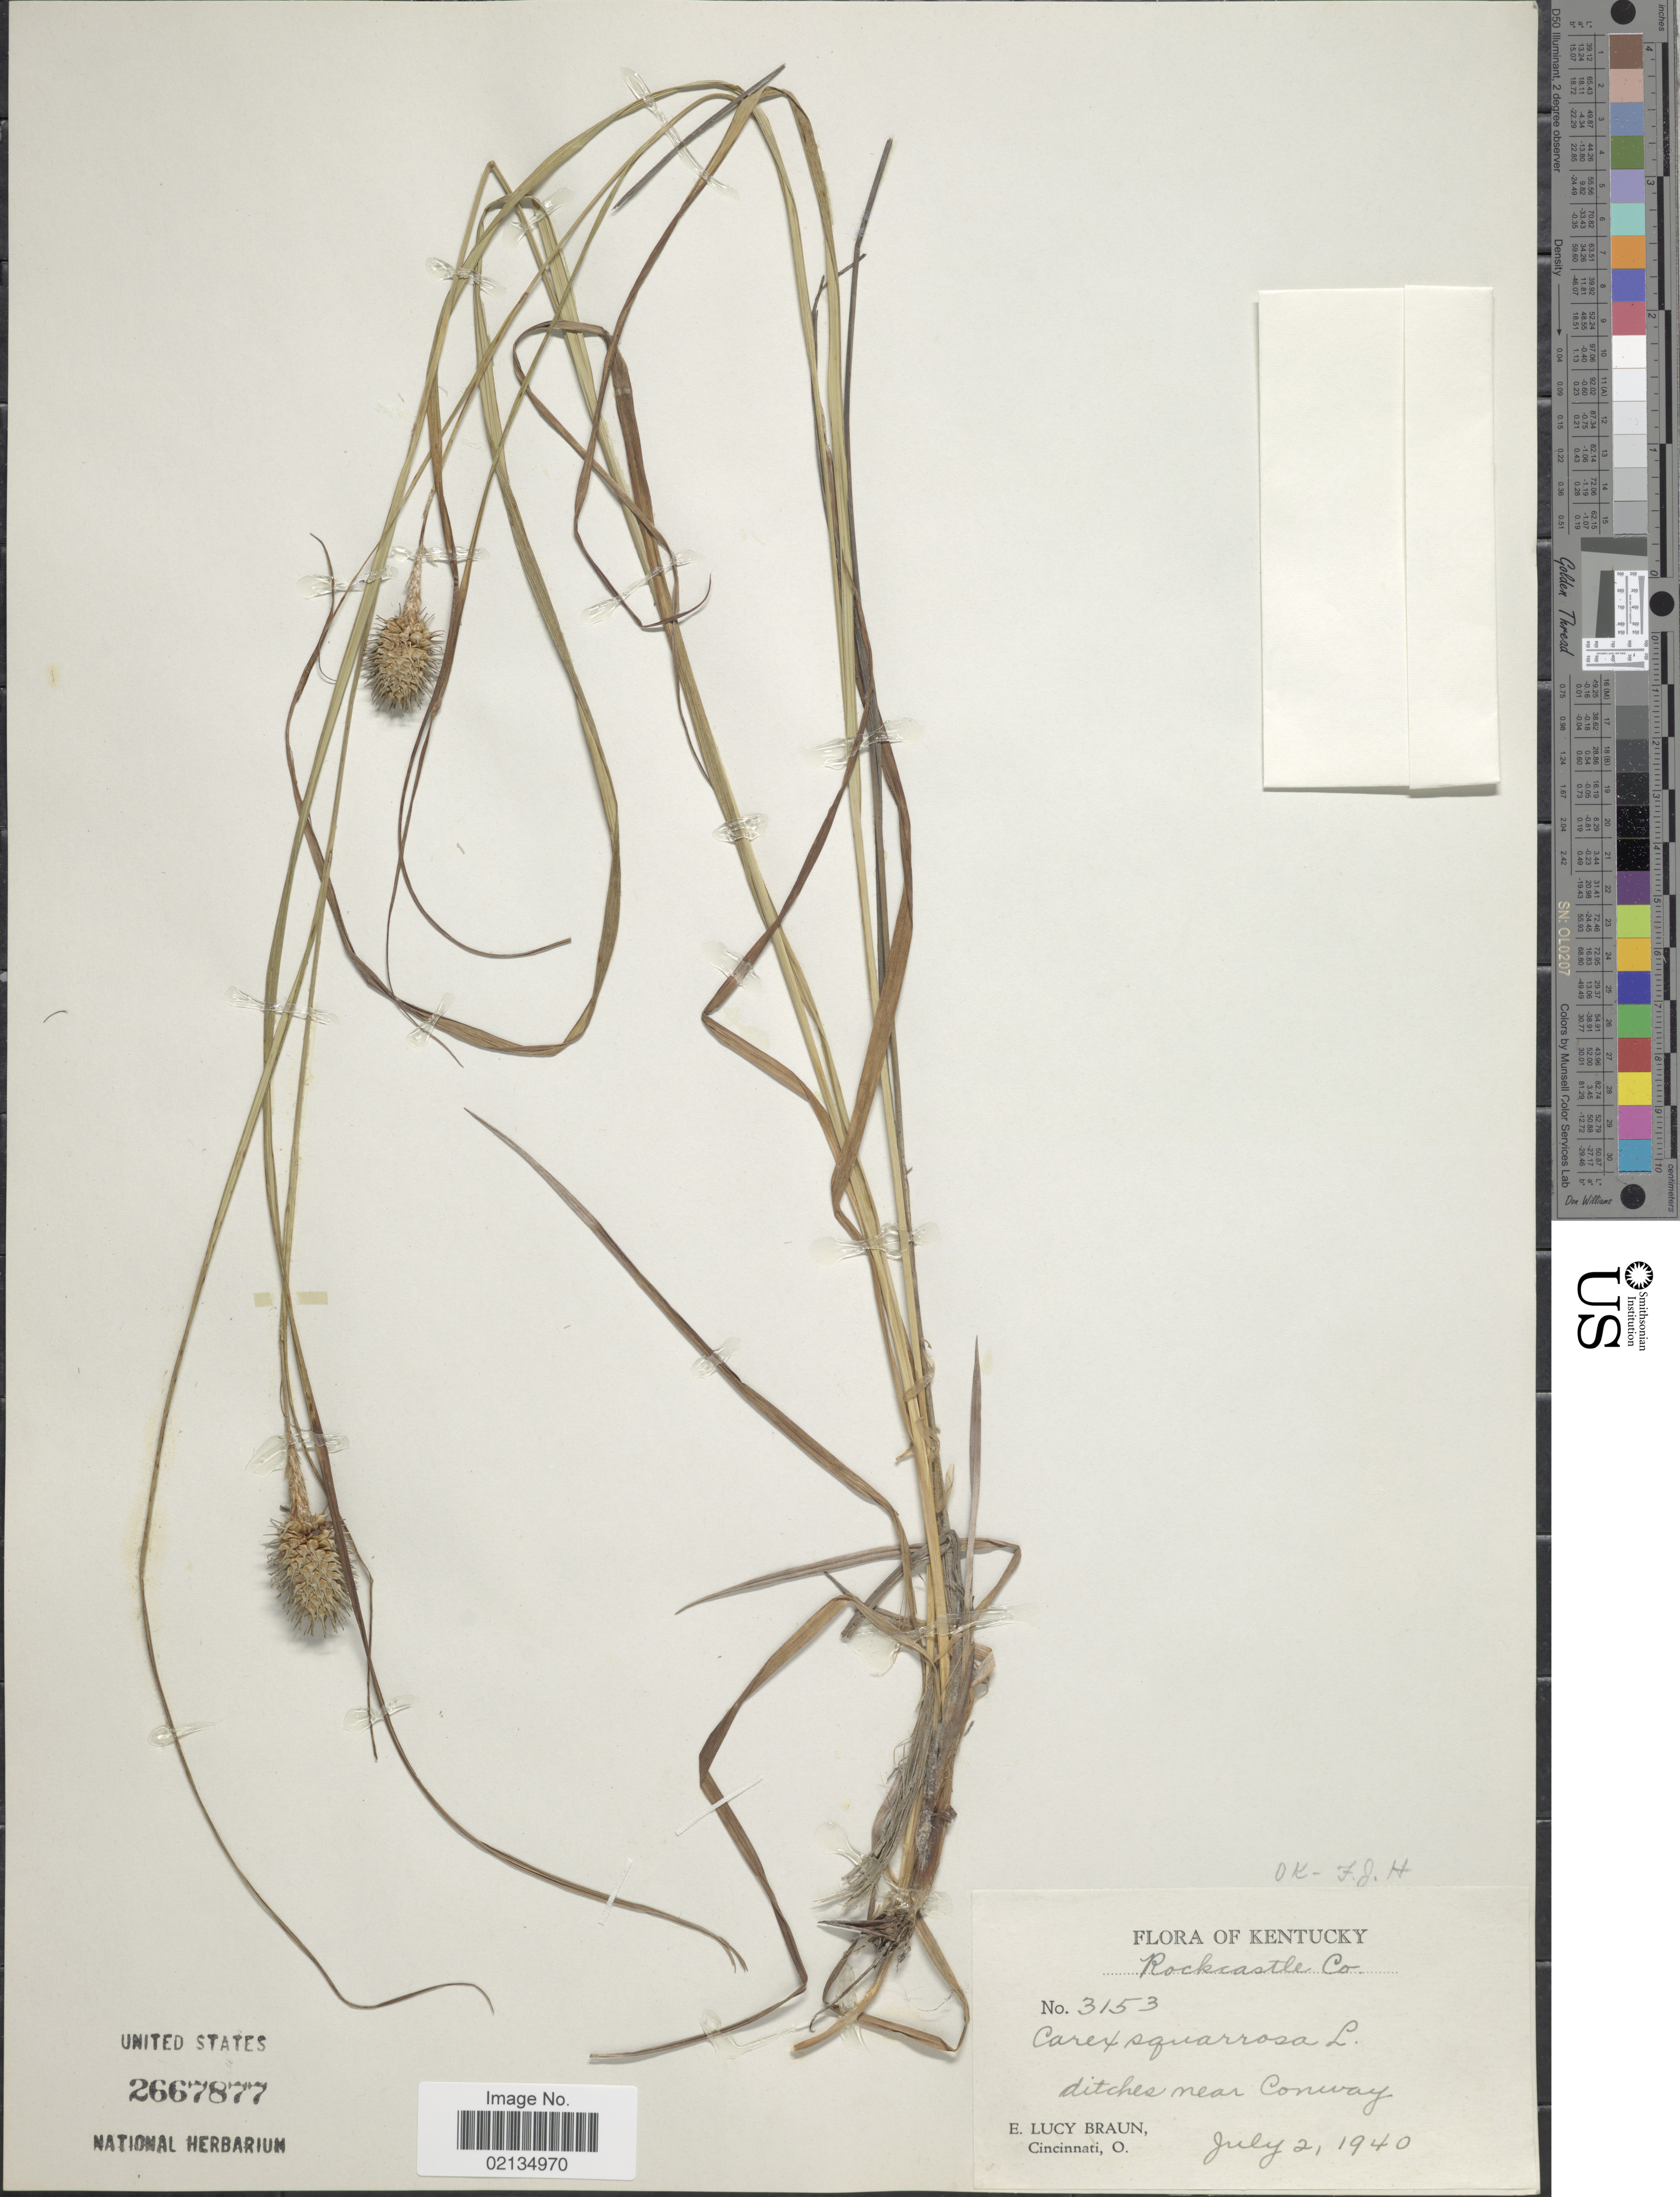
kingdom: Plantae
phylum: Tracheophyta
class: Liliopsida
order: Poales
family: Cyperaceae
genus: Carex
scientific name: Carex squarrosa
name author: L.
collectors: E. L. Braun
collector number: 3153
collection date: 1940-07-02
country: United States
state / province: Kentucky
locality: Ketucky, Rockcastle Co. Ditches near Conway.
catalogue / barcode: US 2667877